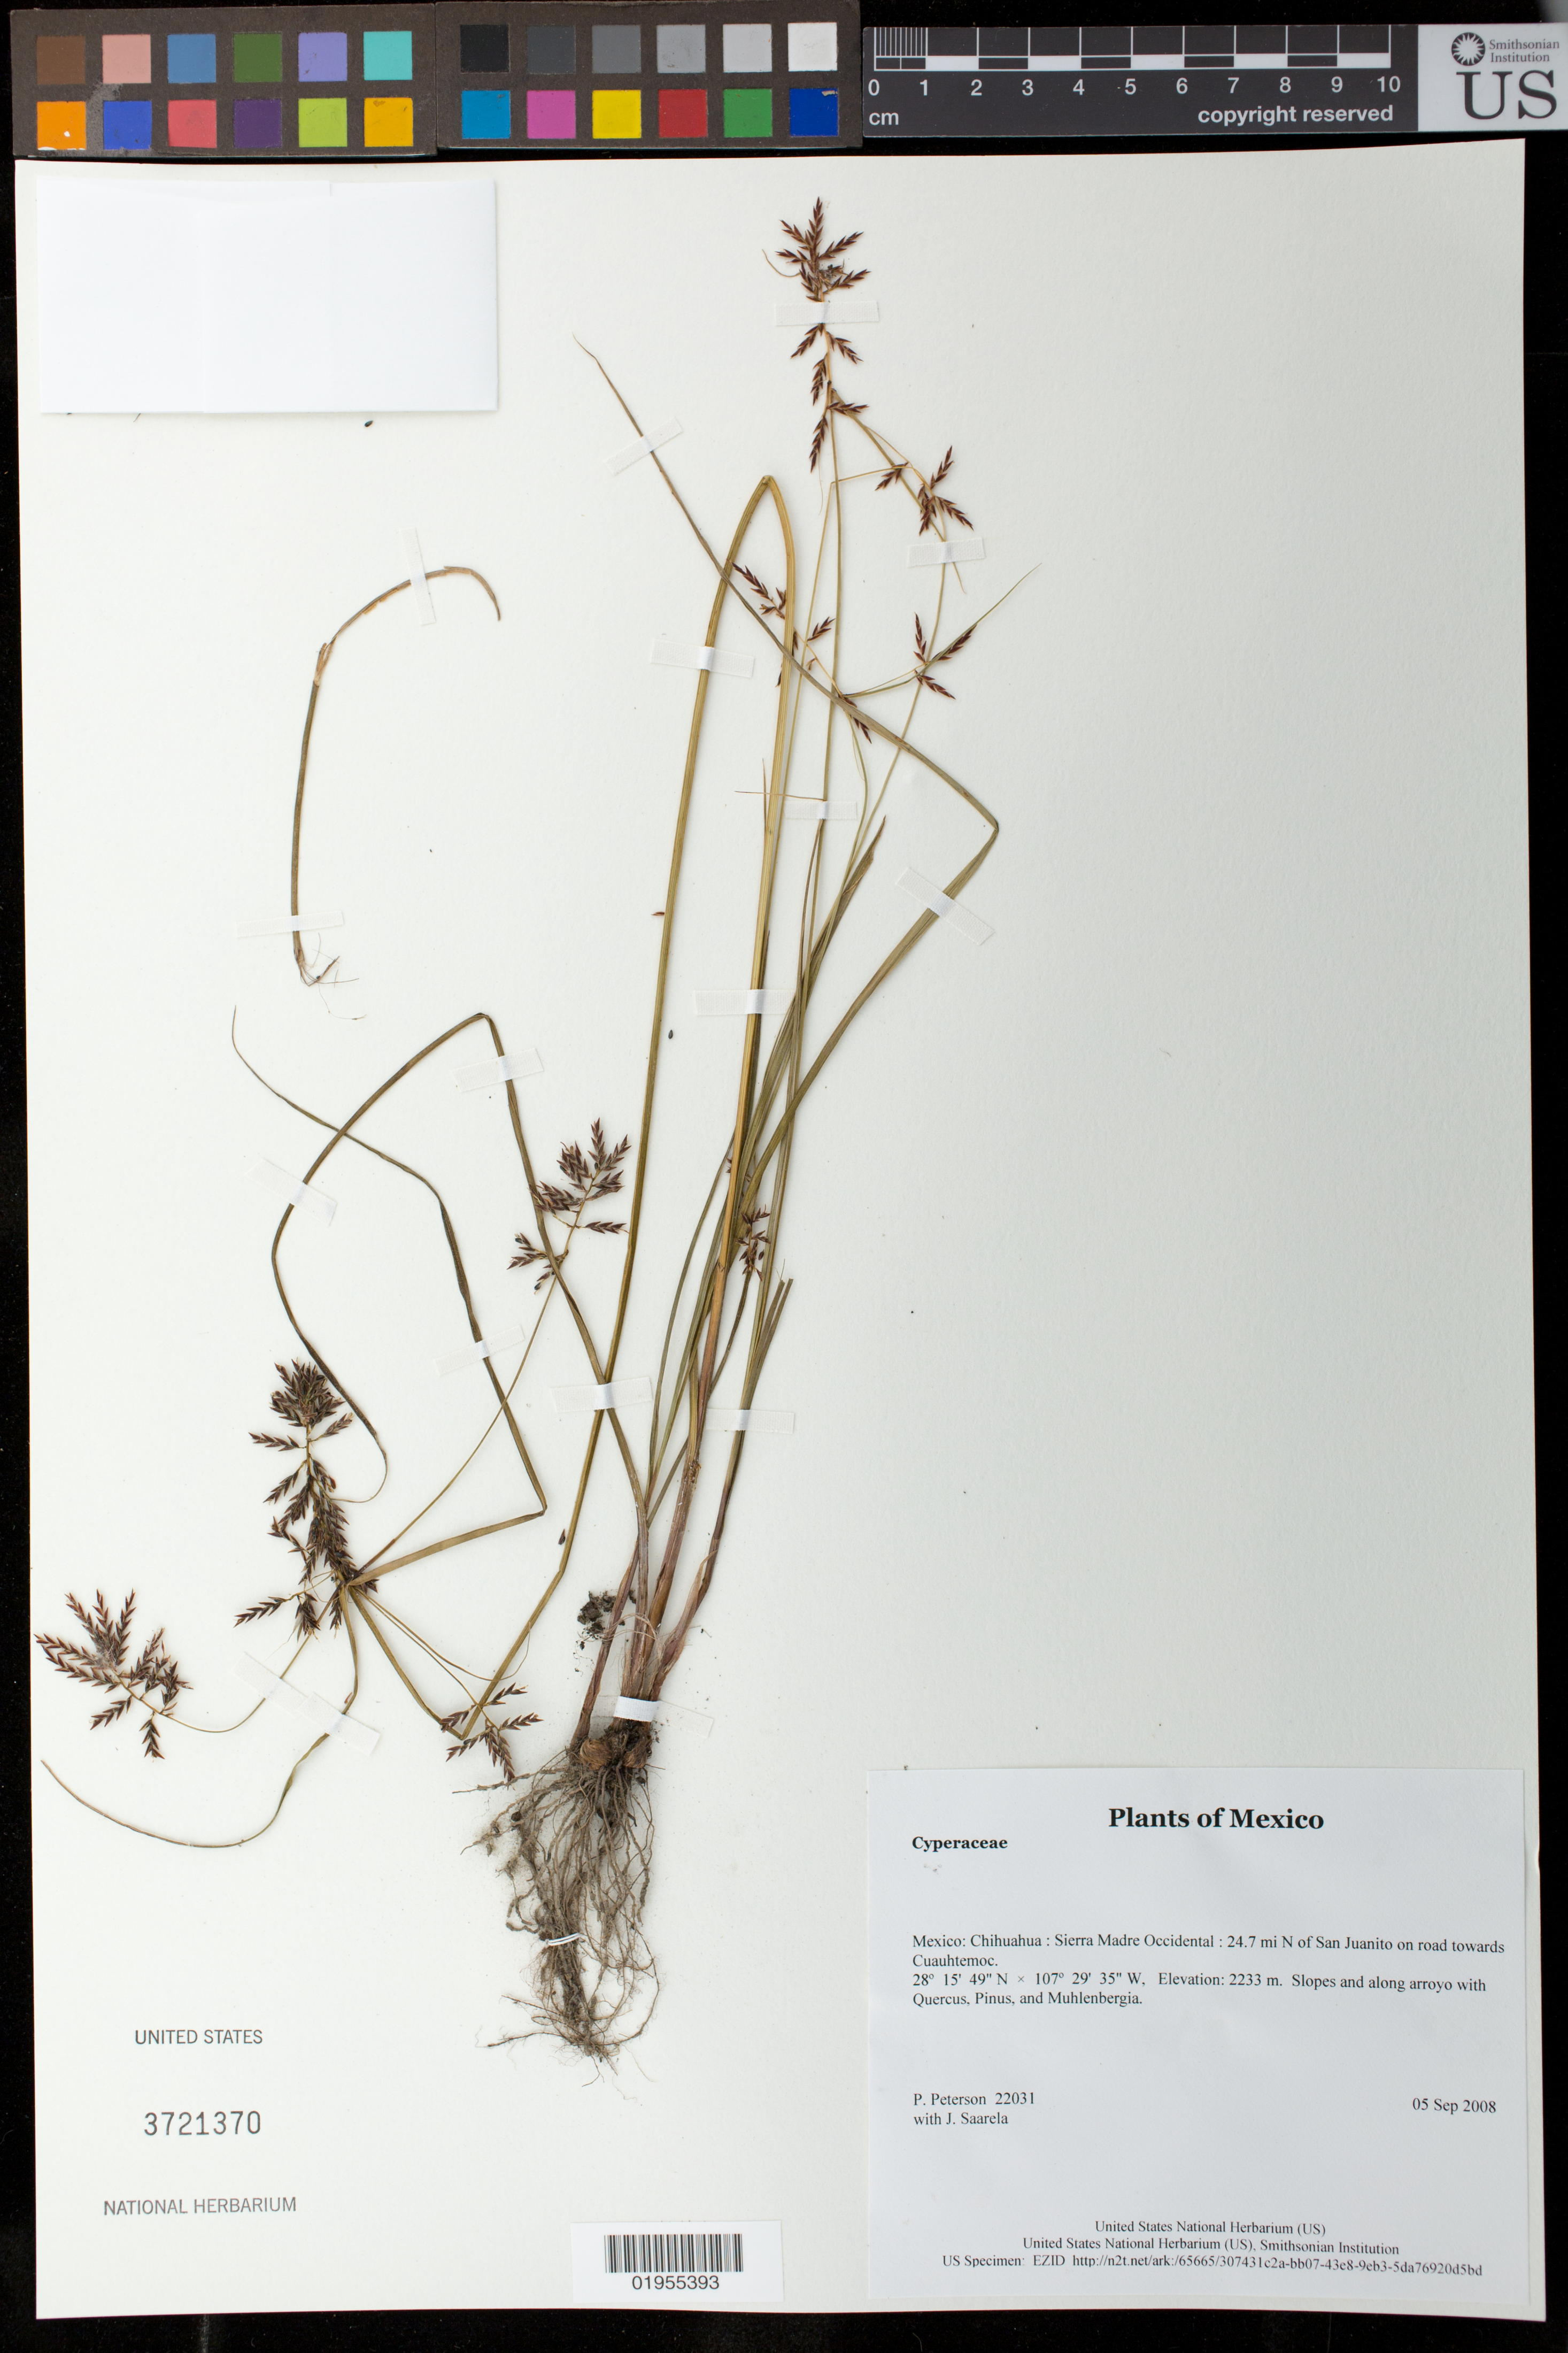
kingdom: Plantae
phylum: Tracheophyta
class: Liliopsida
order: Poales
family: Cyperaceae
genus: Cyperus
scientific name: Cyperus hypopitys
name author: G.C. Tucker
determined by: Strong, Mark T., (BOT), Smithsonian Institution - National Museum of Natural History (UNITED STATES)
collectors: P. M. Peterson & J. Saarela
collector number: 22031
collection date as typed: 05 Sep 2008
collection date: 2008-09-05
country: Mexico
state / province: Chihuahua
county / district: Sierra Madre Occidental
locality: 24.7 mi N of San Juanito on road towards Cuauhtemoc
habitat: Slopes and along arroyo with Quercus, Pinus, and Muhlenbergia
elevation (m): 2233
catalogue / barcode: US 3721370